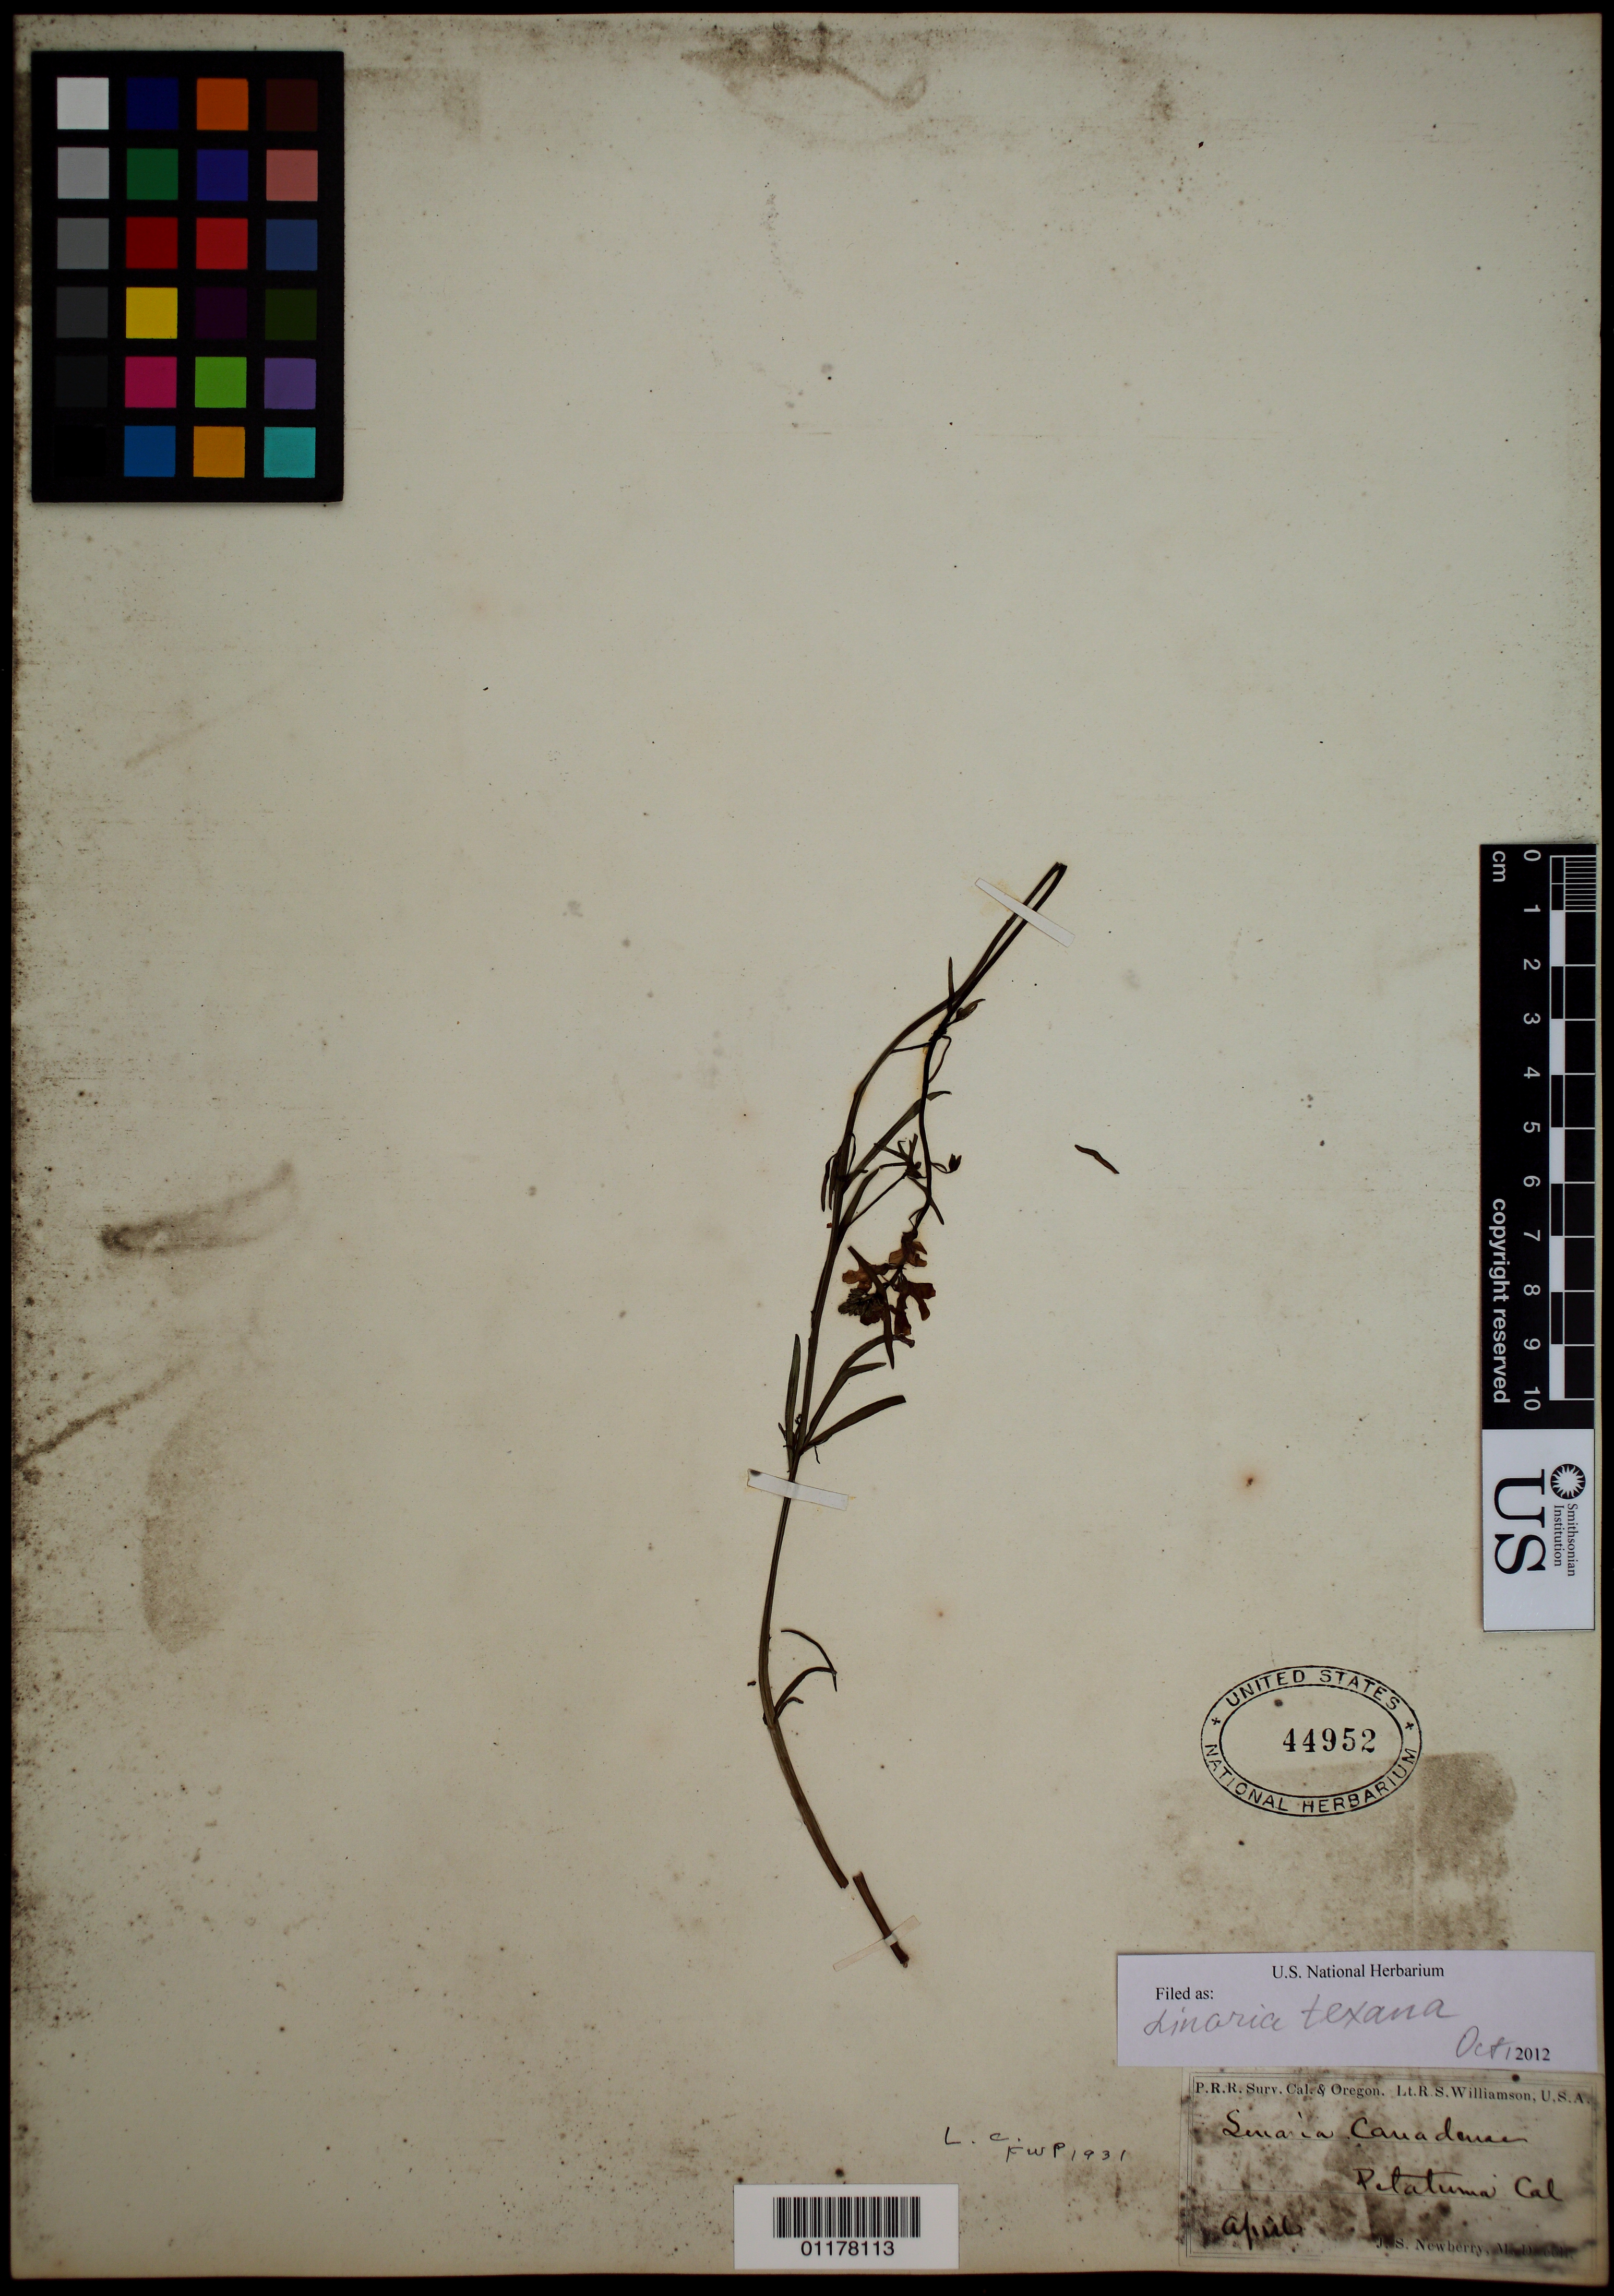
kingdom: Plantae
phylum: Tracheophyta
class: Magnoliopsida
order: Lamiales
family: Plantaginaceae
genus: Linaria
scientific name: Linaria texana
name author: Scheele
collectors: J. S. Newberry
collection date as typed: Apr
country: United States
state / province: California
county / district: Sonoma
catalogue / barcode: US 44952